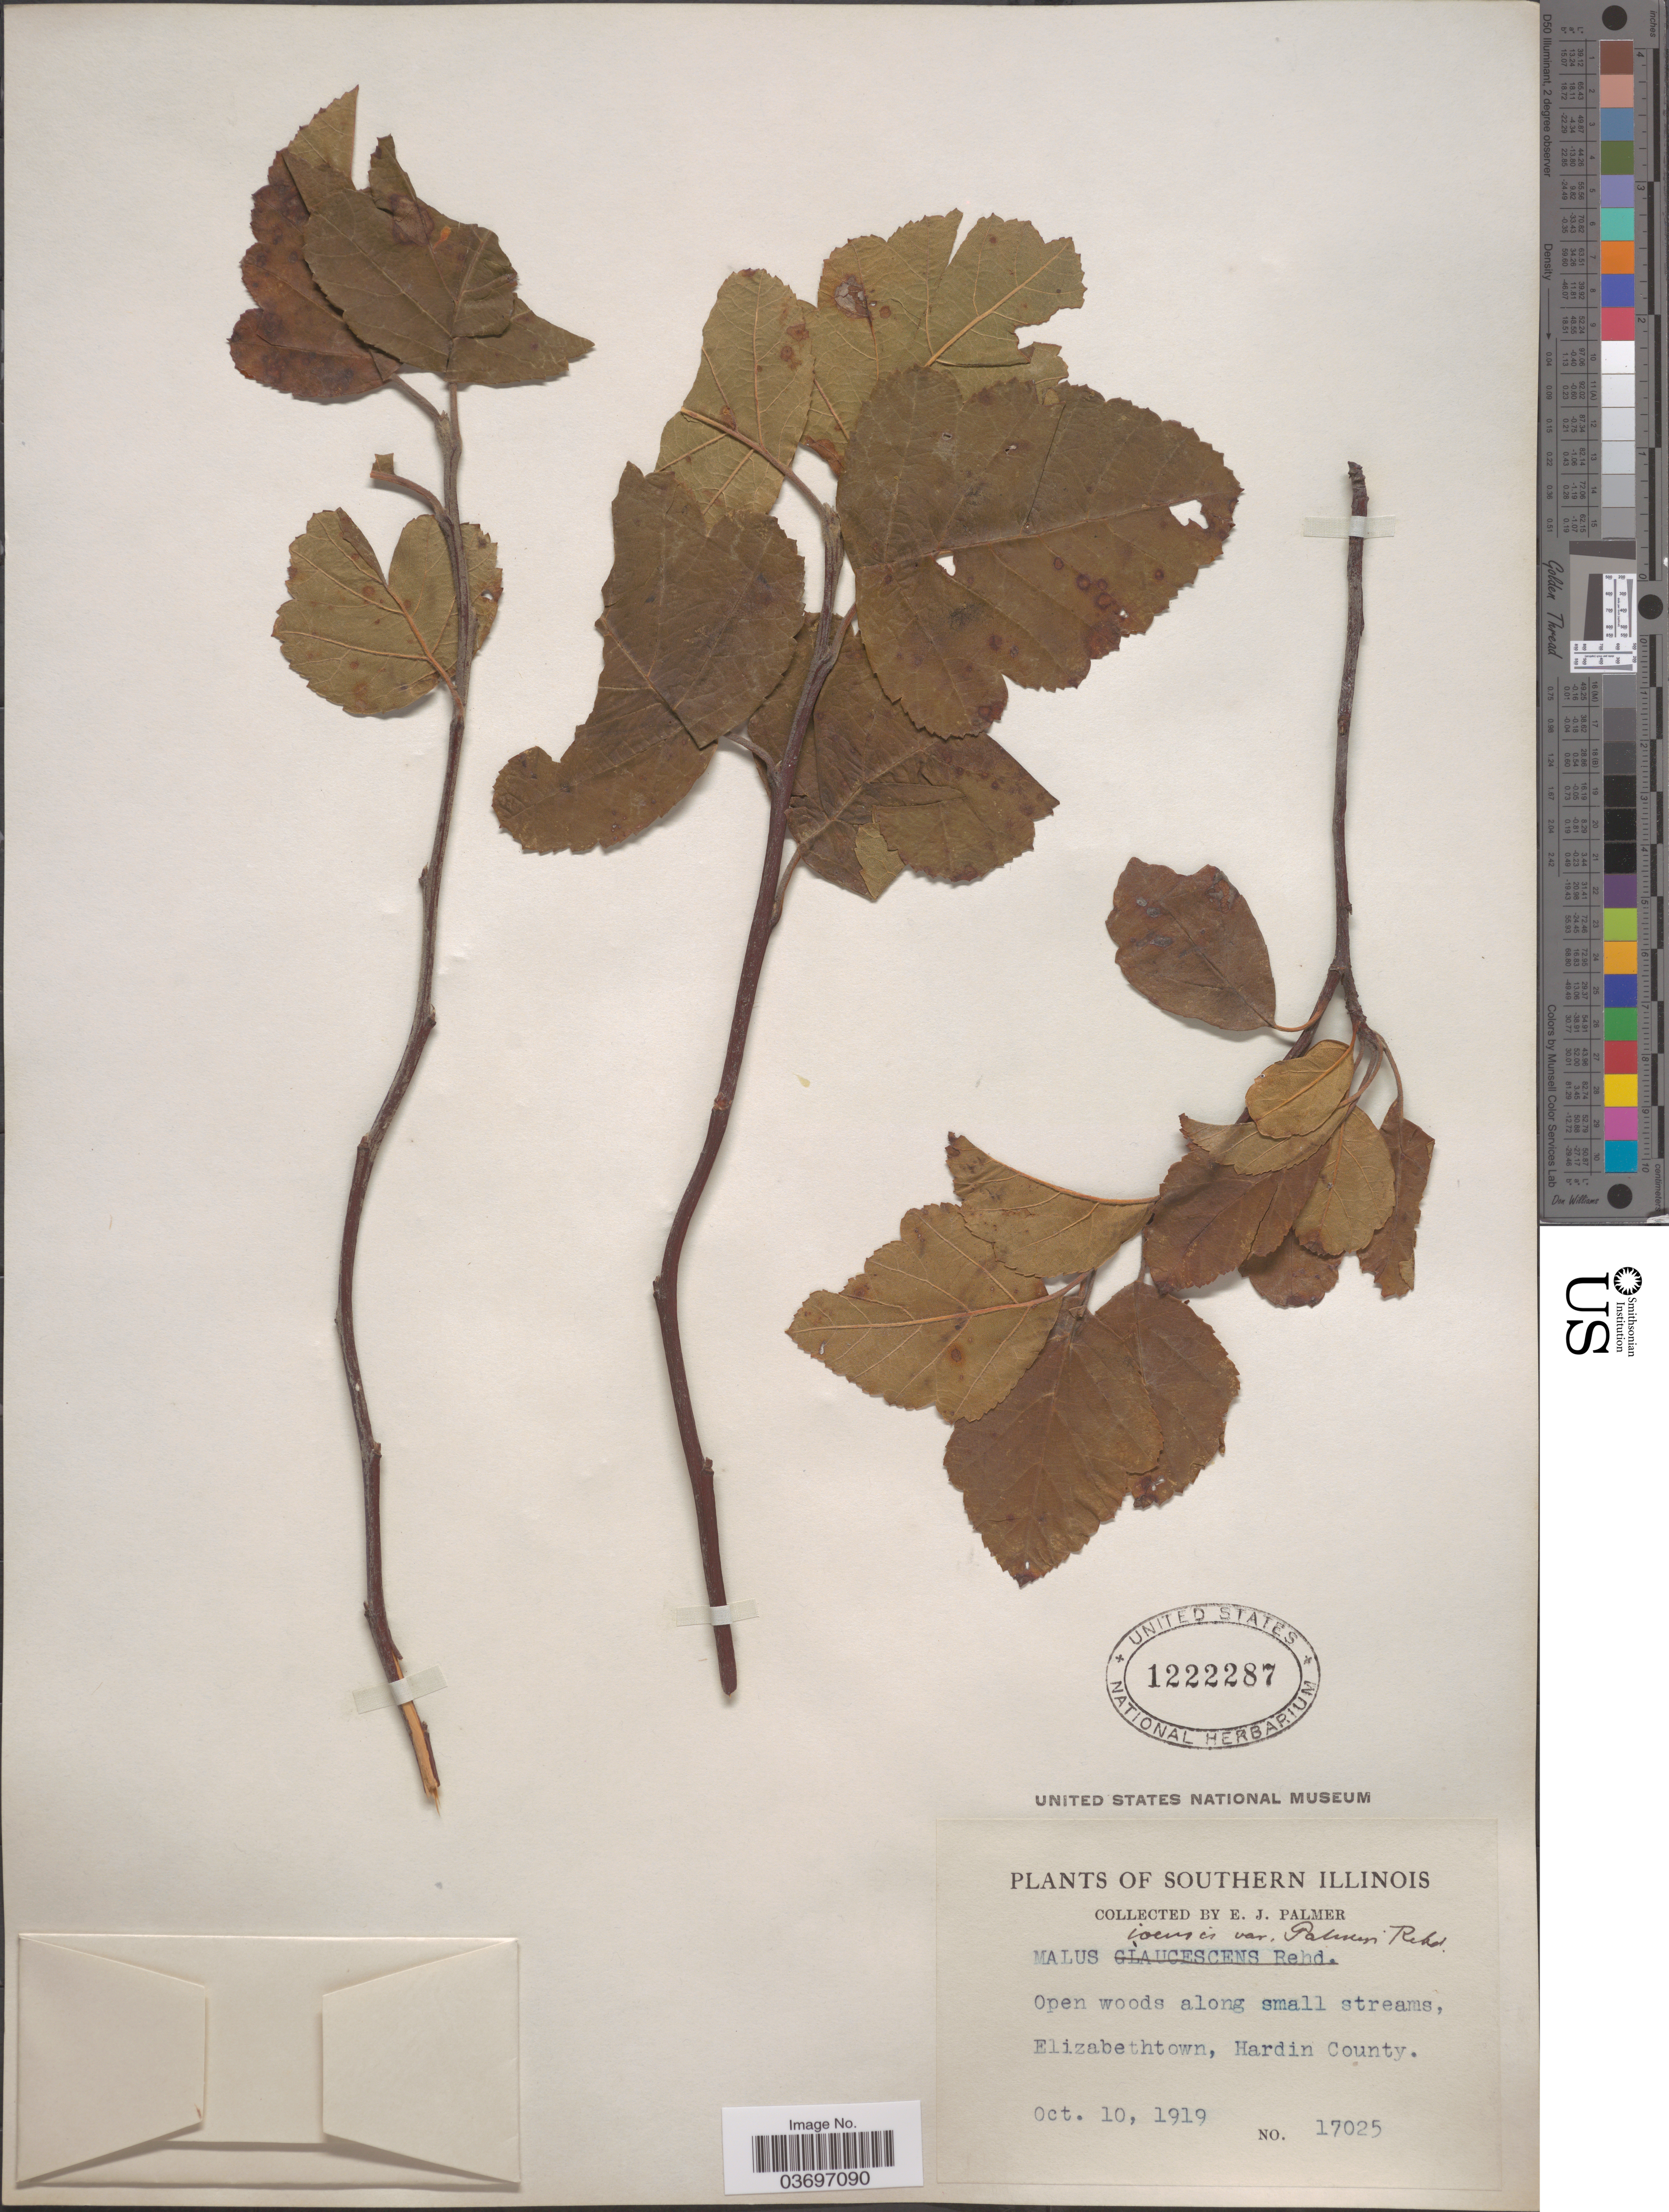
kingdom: Plantae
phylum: Tracheophyta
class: Magnoliopsida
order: Rosales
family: Rosaceae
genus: Malus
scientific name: Malus ioensis var. palmeri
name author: Rehder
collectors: E. J. Palmer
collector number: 17025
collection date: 1919-10-10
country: United States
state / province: Illinois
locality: Southern Illinois. Along small streams, Elizabethtown, Hardin County.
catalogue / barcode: US 1222287